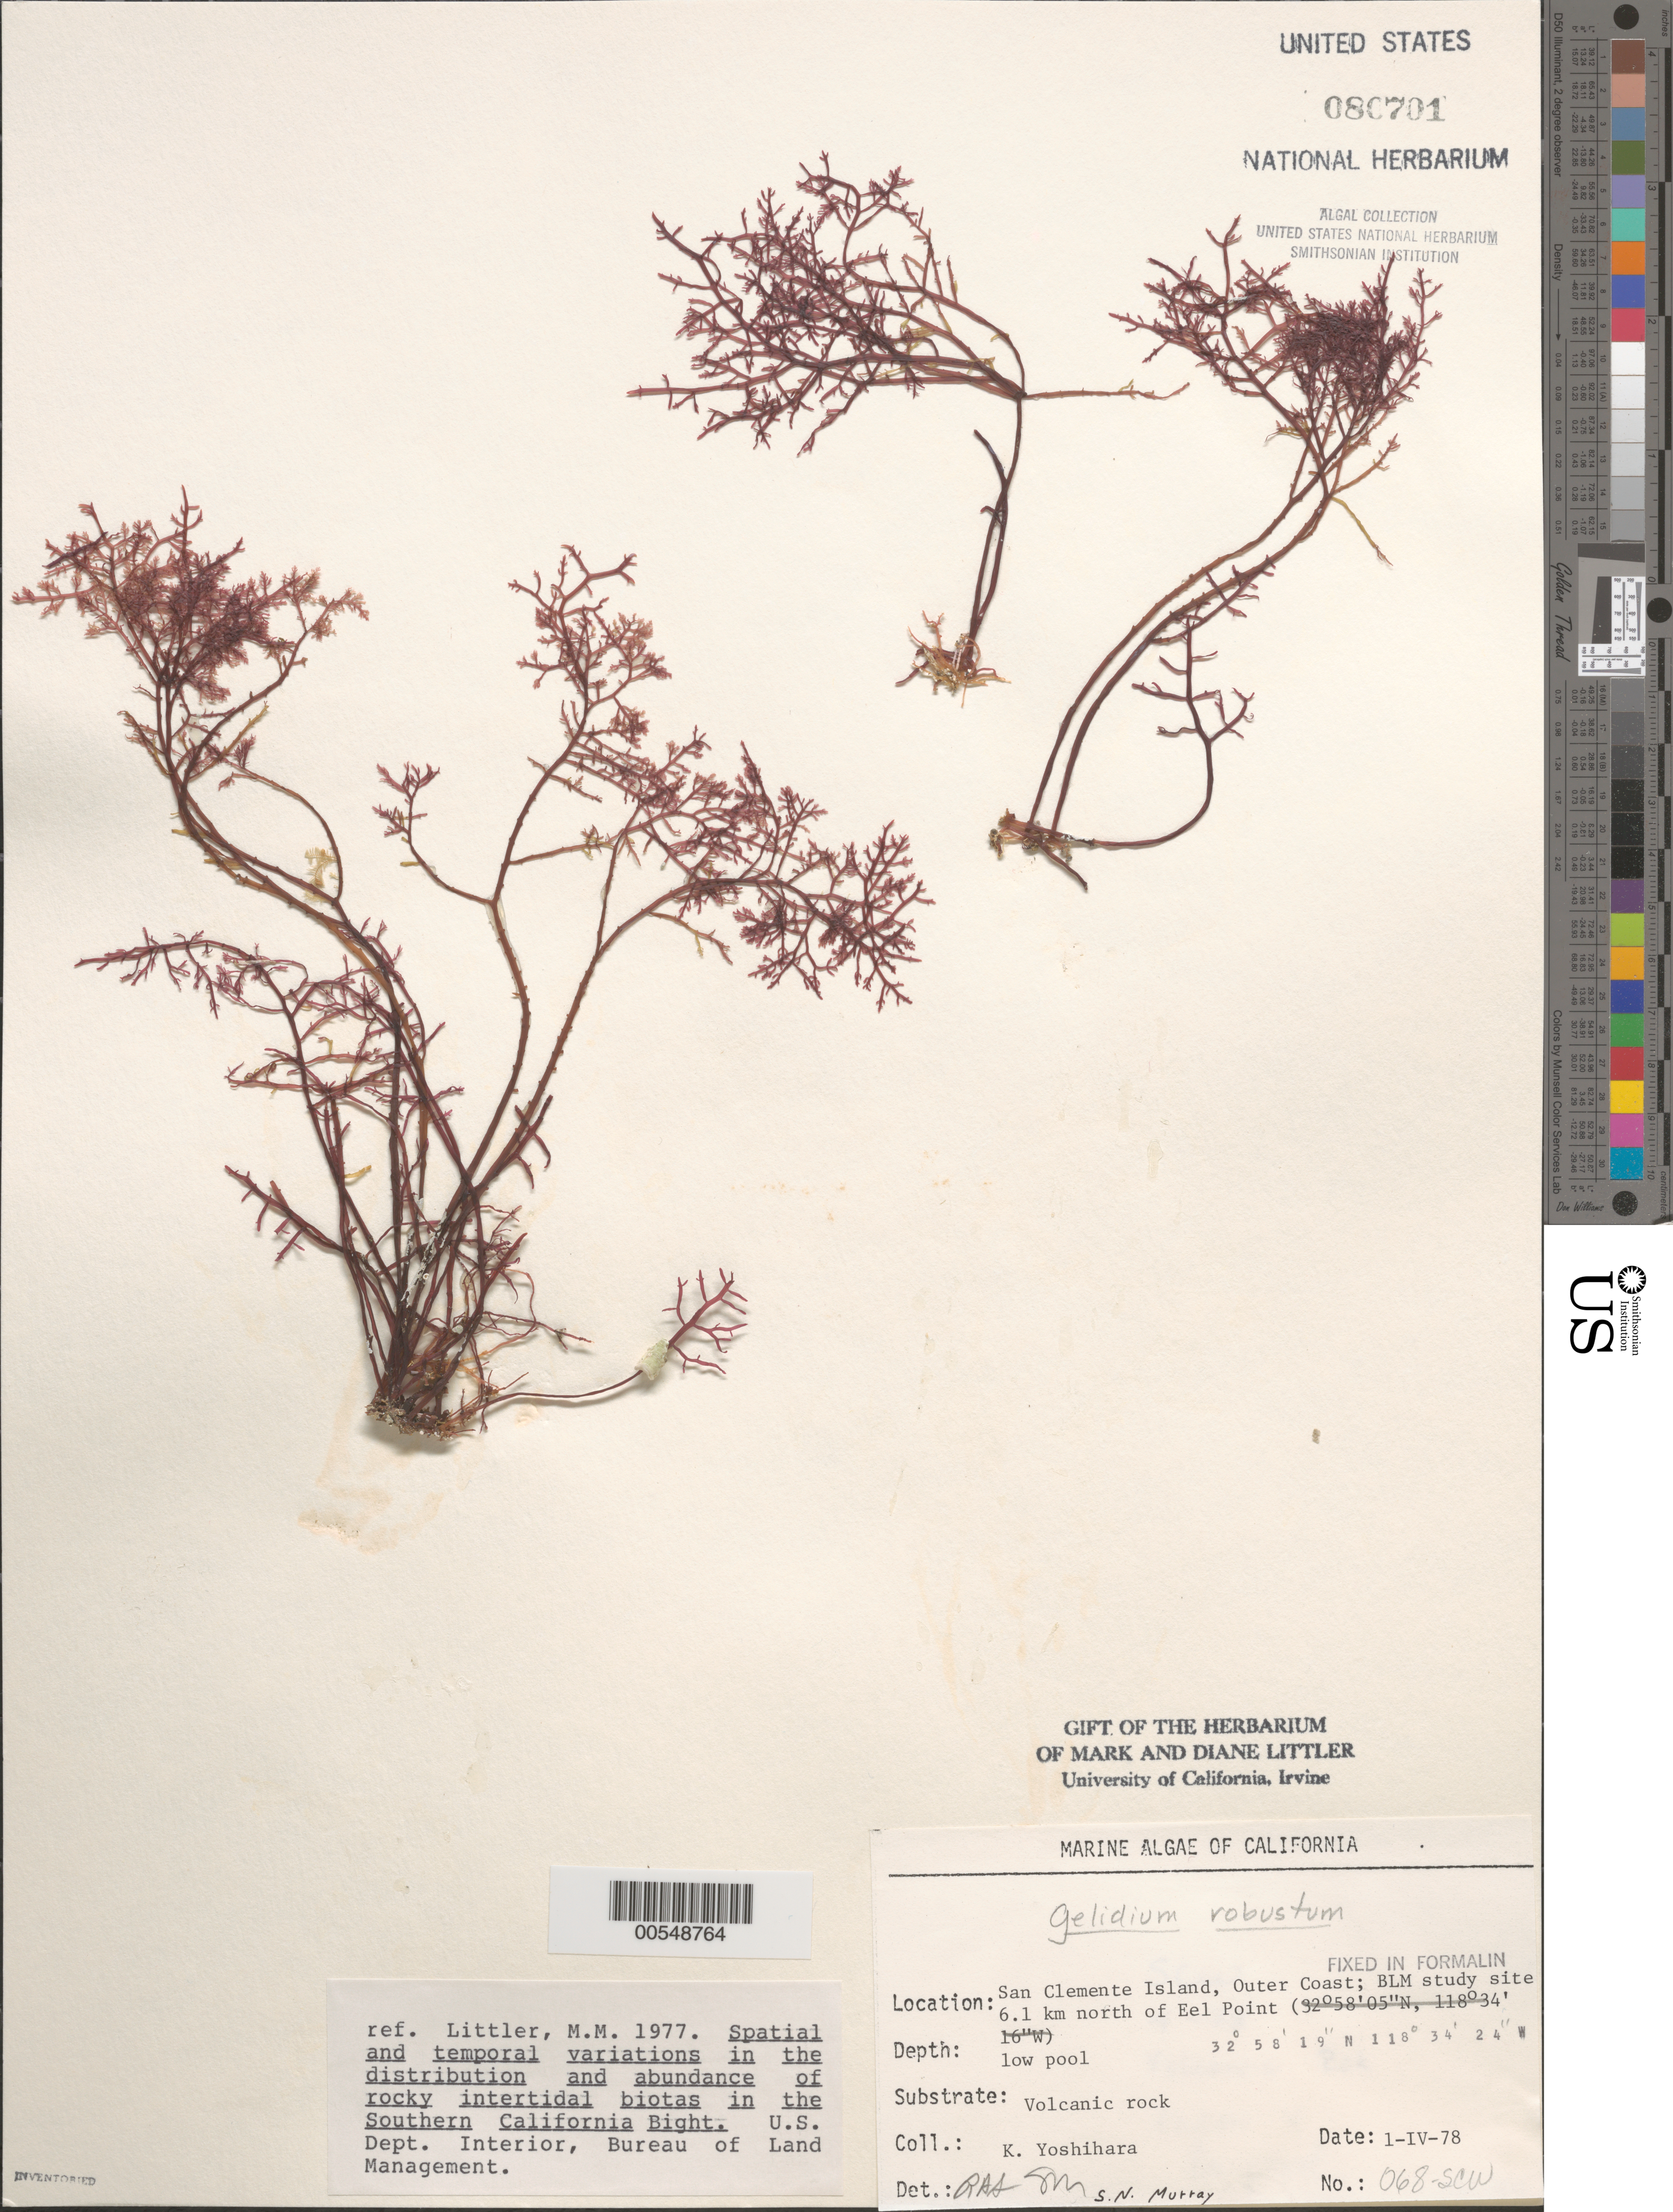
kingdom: Plantae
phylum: Rhodophyta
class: Florideophyceae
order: Gelidiales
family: Gelidiaceae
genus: Gelidium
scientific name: Gelidium robustum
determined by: Sims, Robert H.; Murray, S. N.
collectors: K. Yoshihara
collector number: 068-scw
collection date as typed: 01 Apr 1978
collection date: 1978-04-01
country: United States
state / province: California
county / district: Los Angeles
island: San Clemente Island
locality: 6.1 km north of Eel Point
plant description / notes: BLM-SOCALBIGHT Rocky Intertidal Survey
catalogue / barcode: US 80701